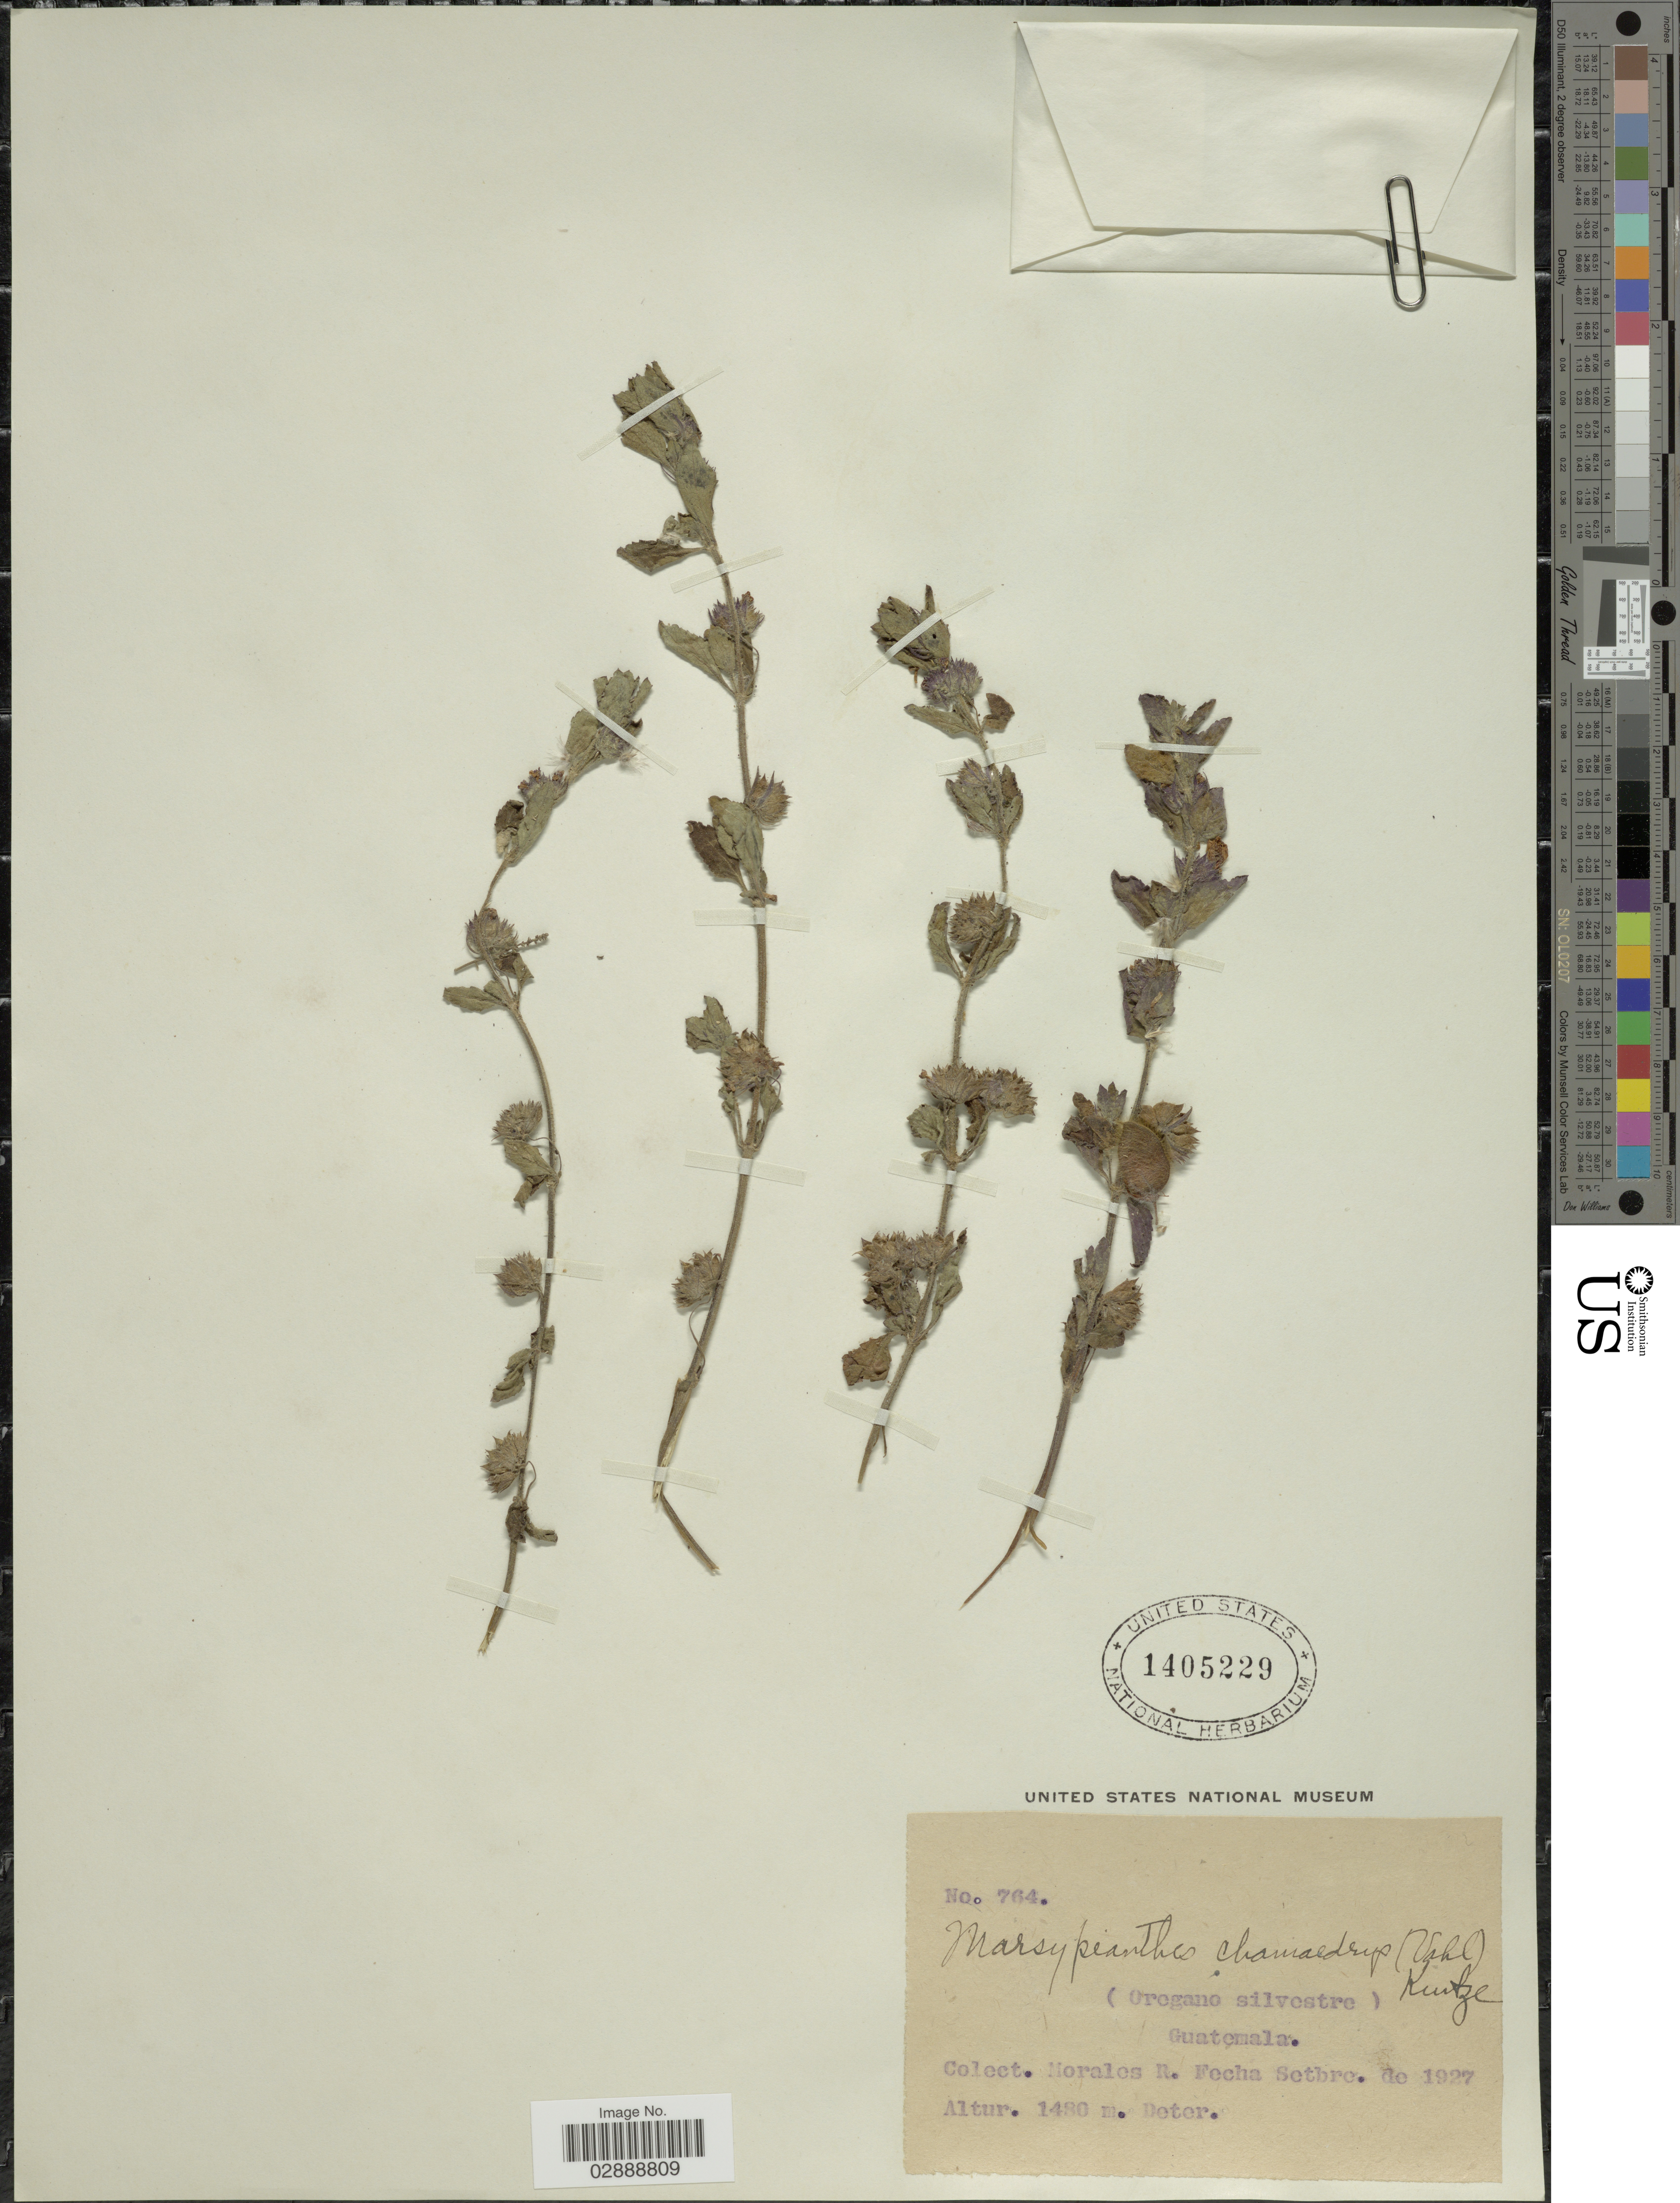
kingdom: Plantae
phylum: Tracheophyta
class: Magnoliopsida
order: Lamiales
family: Lamiaceae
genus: Marsypianthes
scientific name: Marsypianthes chamaedrys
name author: (Vahl) Kuntze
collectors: R. Morales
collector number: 764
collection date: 1927-09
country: Guatemala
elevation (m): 1480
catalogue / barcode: US 1405229